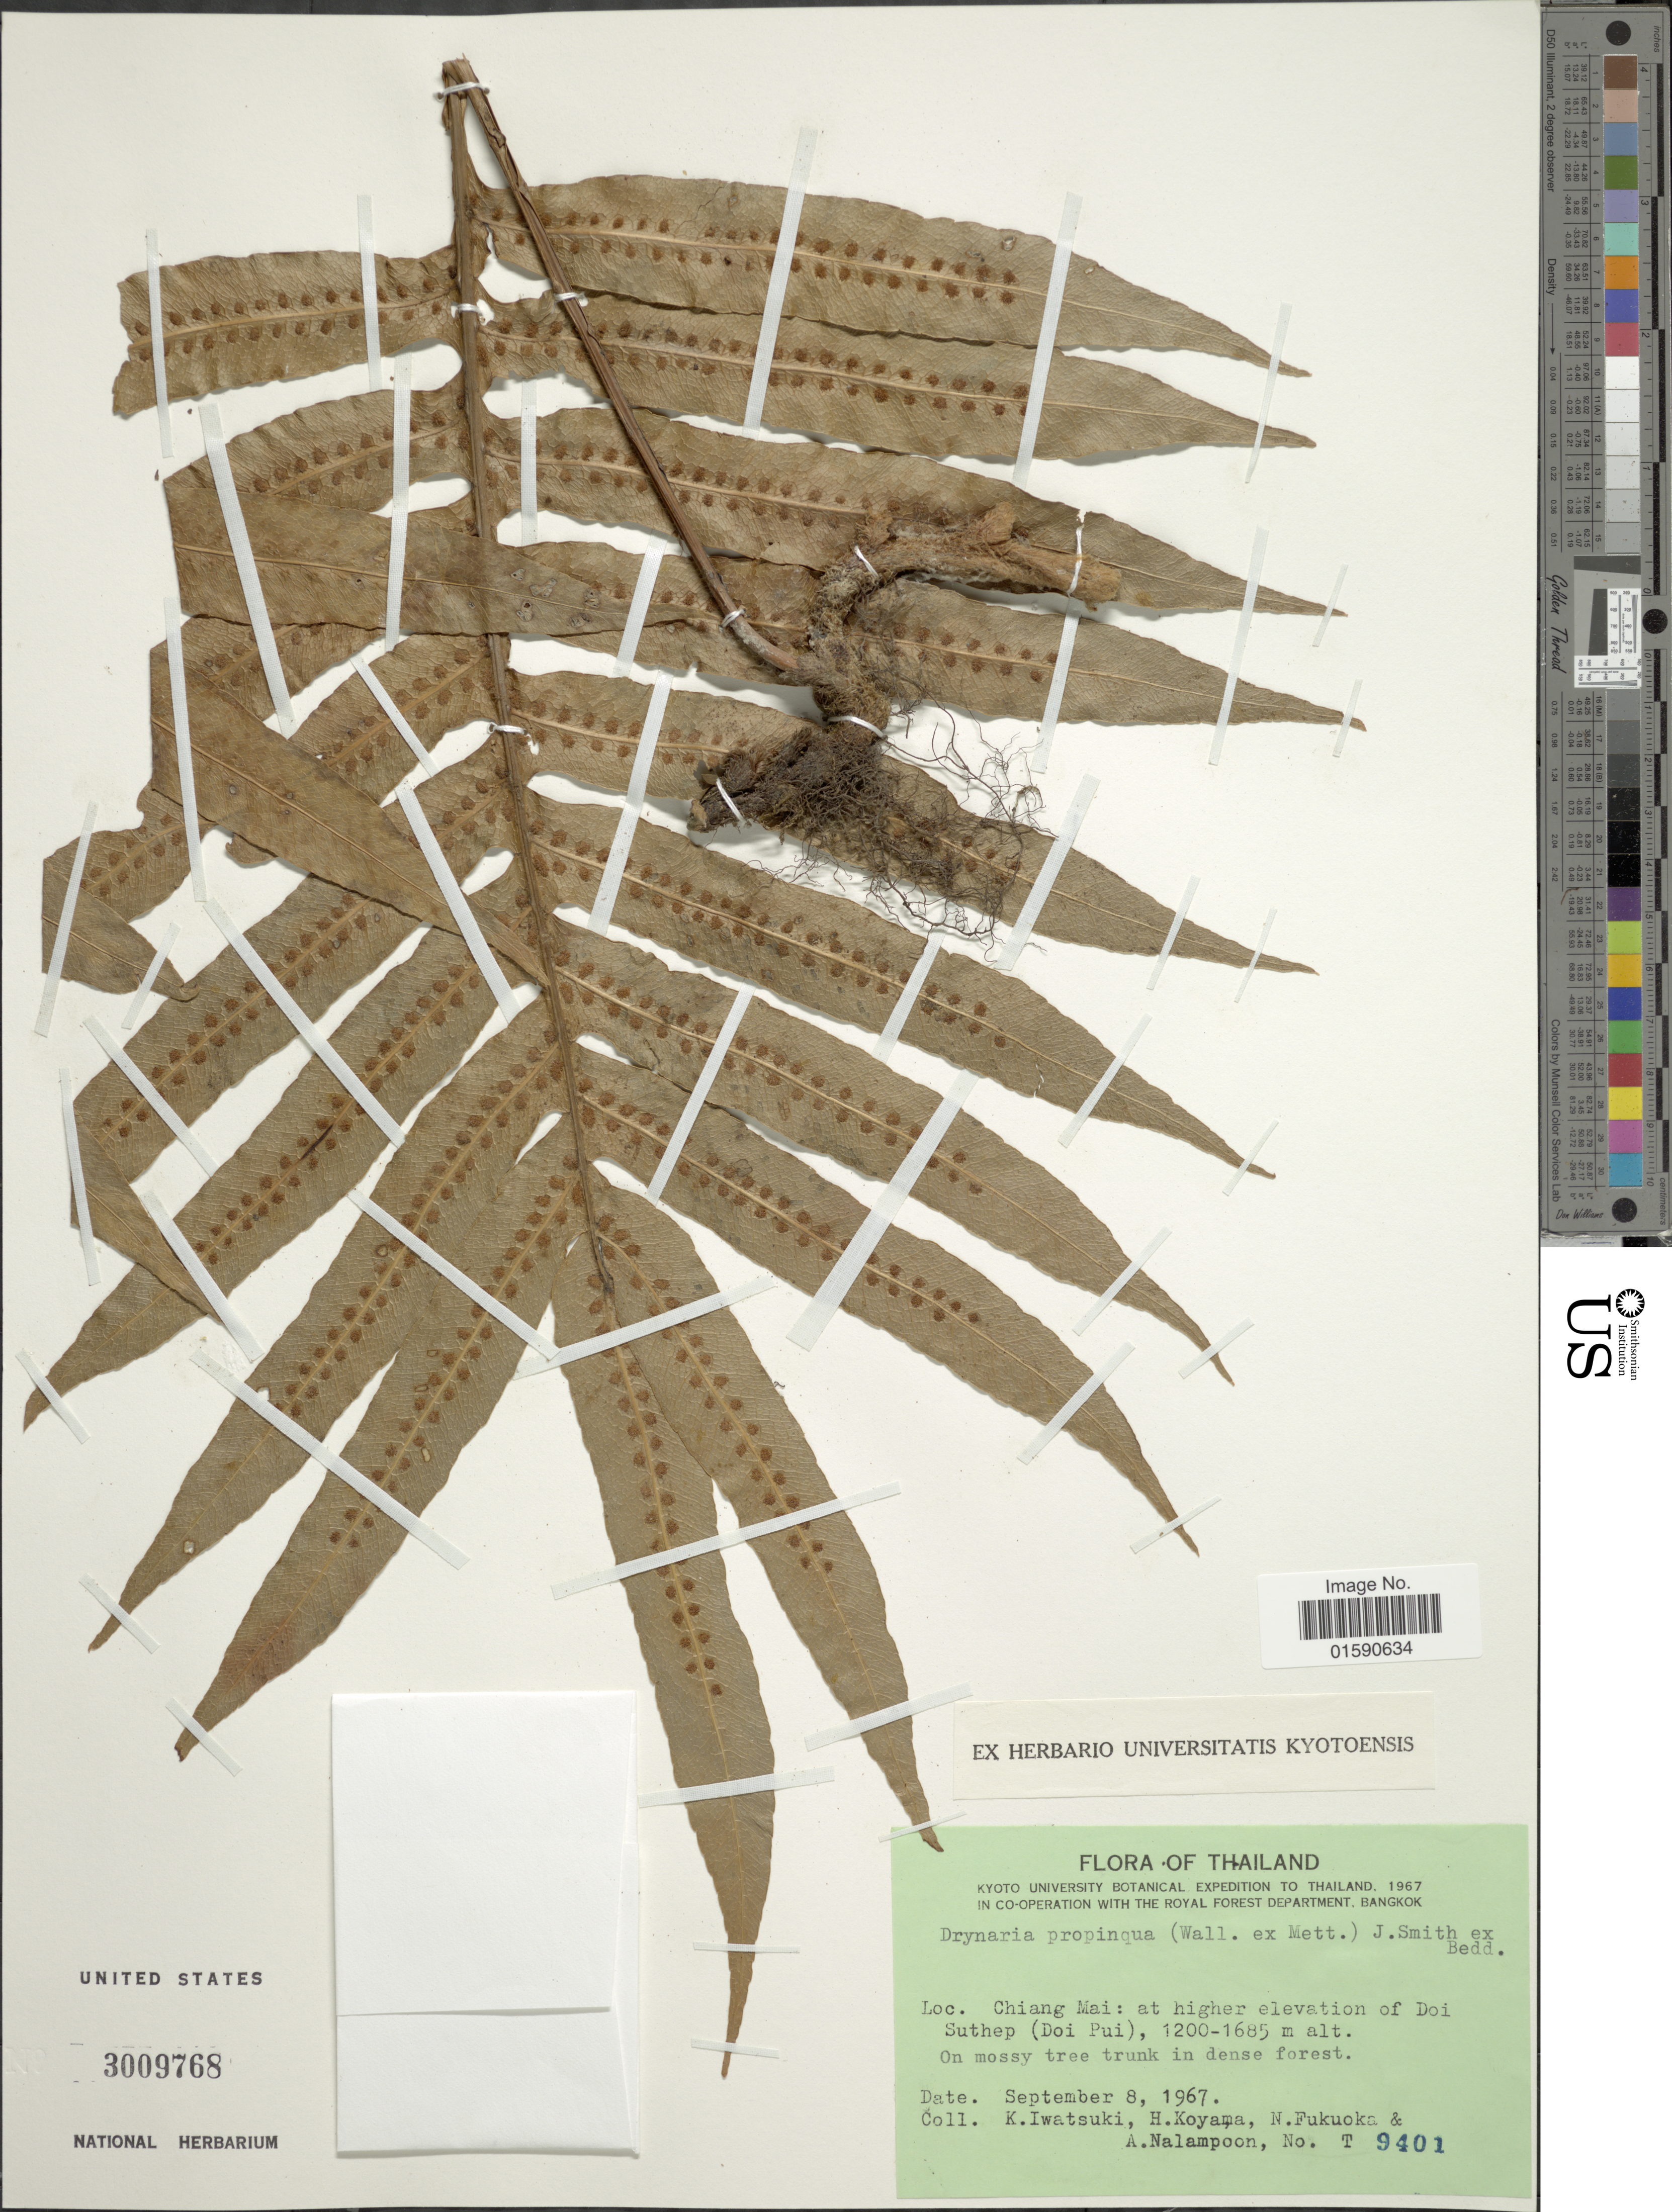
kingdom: Plantae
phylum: Tracheophyta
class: Polypodiopsida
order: Polypodiales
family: Polypodiaceae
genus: Drynaria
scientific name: Drynaria propinqua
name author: (Wall. ex Mett.) J. Sm.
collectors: K. Iwatsuki, H. Koyama, N. Fukuoka & A. Nalampoon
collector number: T 9401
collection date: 1967-09-08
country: Thailand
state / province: Chiang Mai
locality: At higher elevation of Doi Suthep (Doi Pui)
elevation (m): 1200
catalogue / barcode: US 3009768